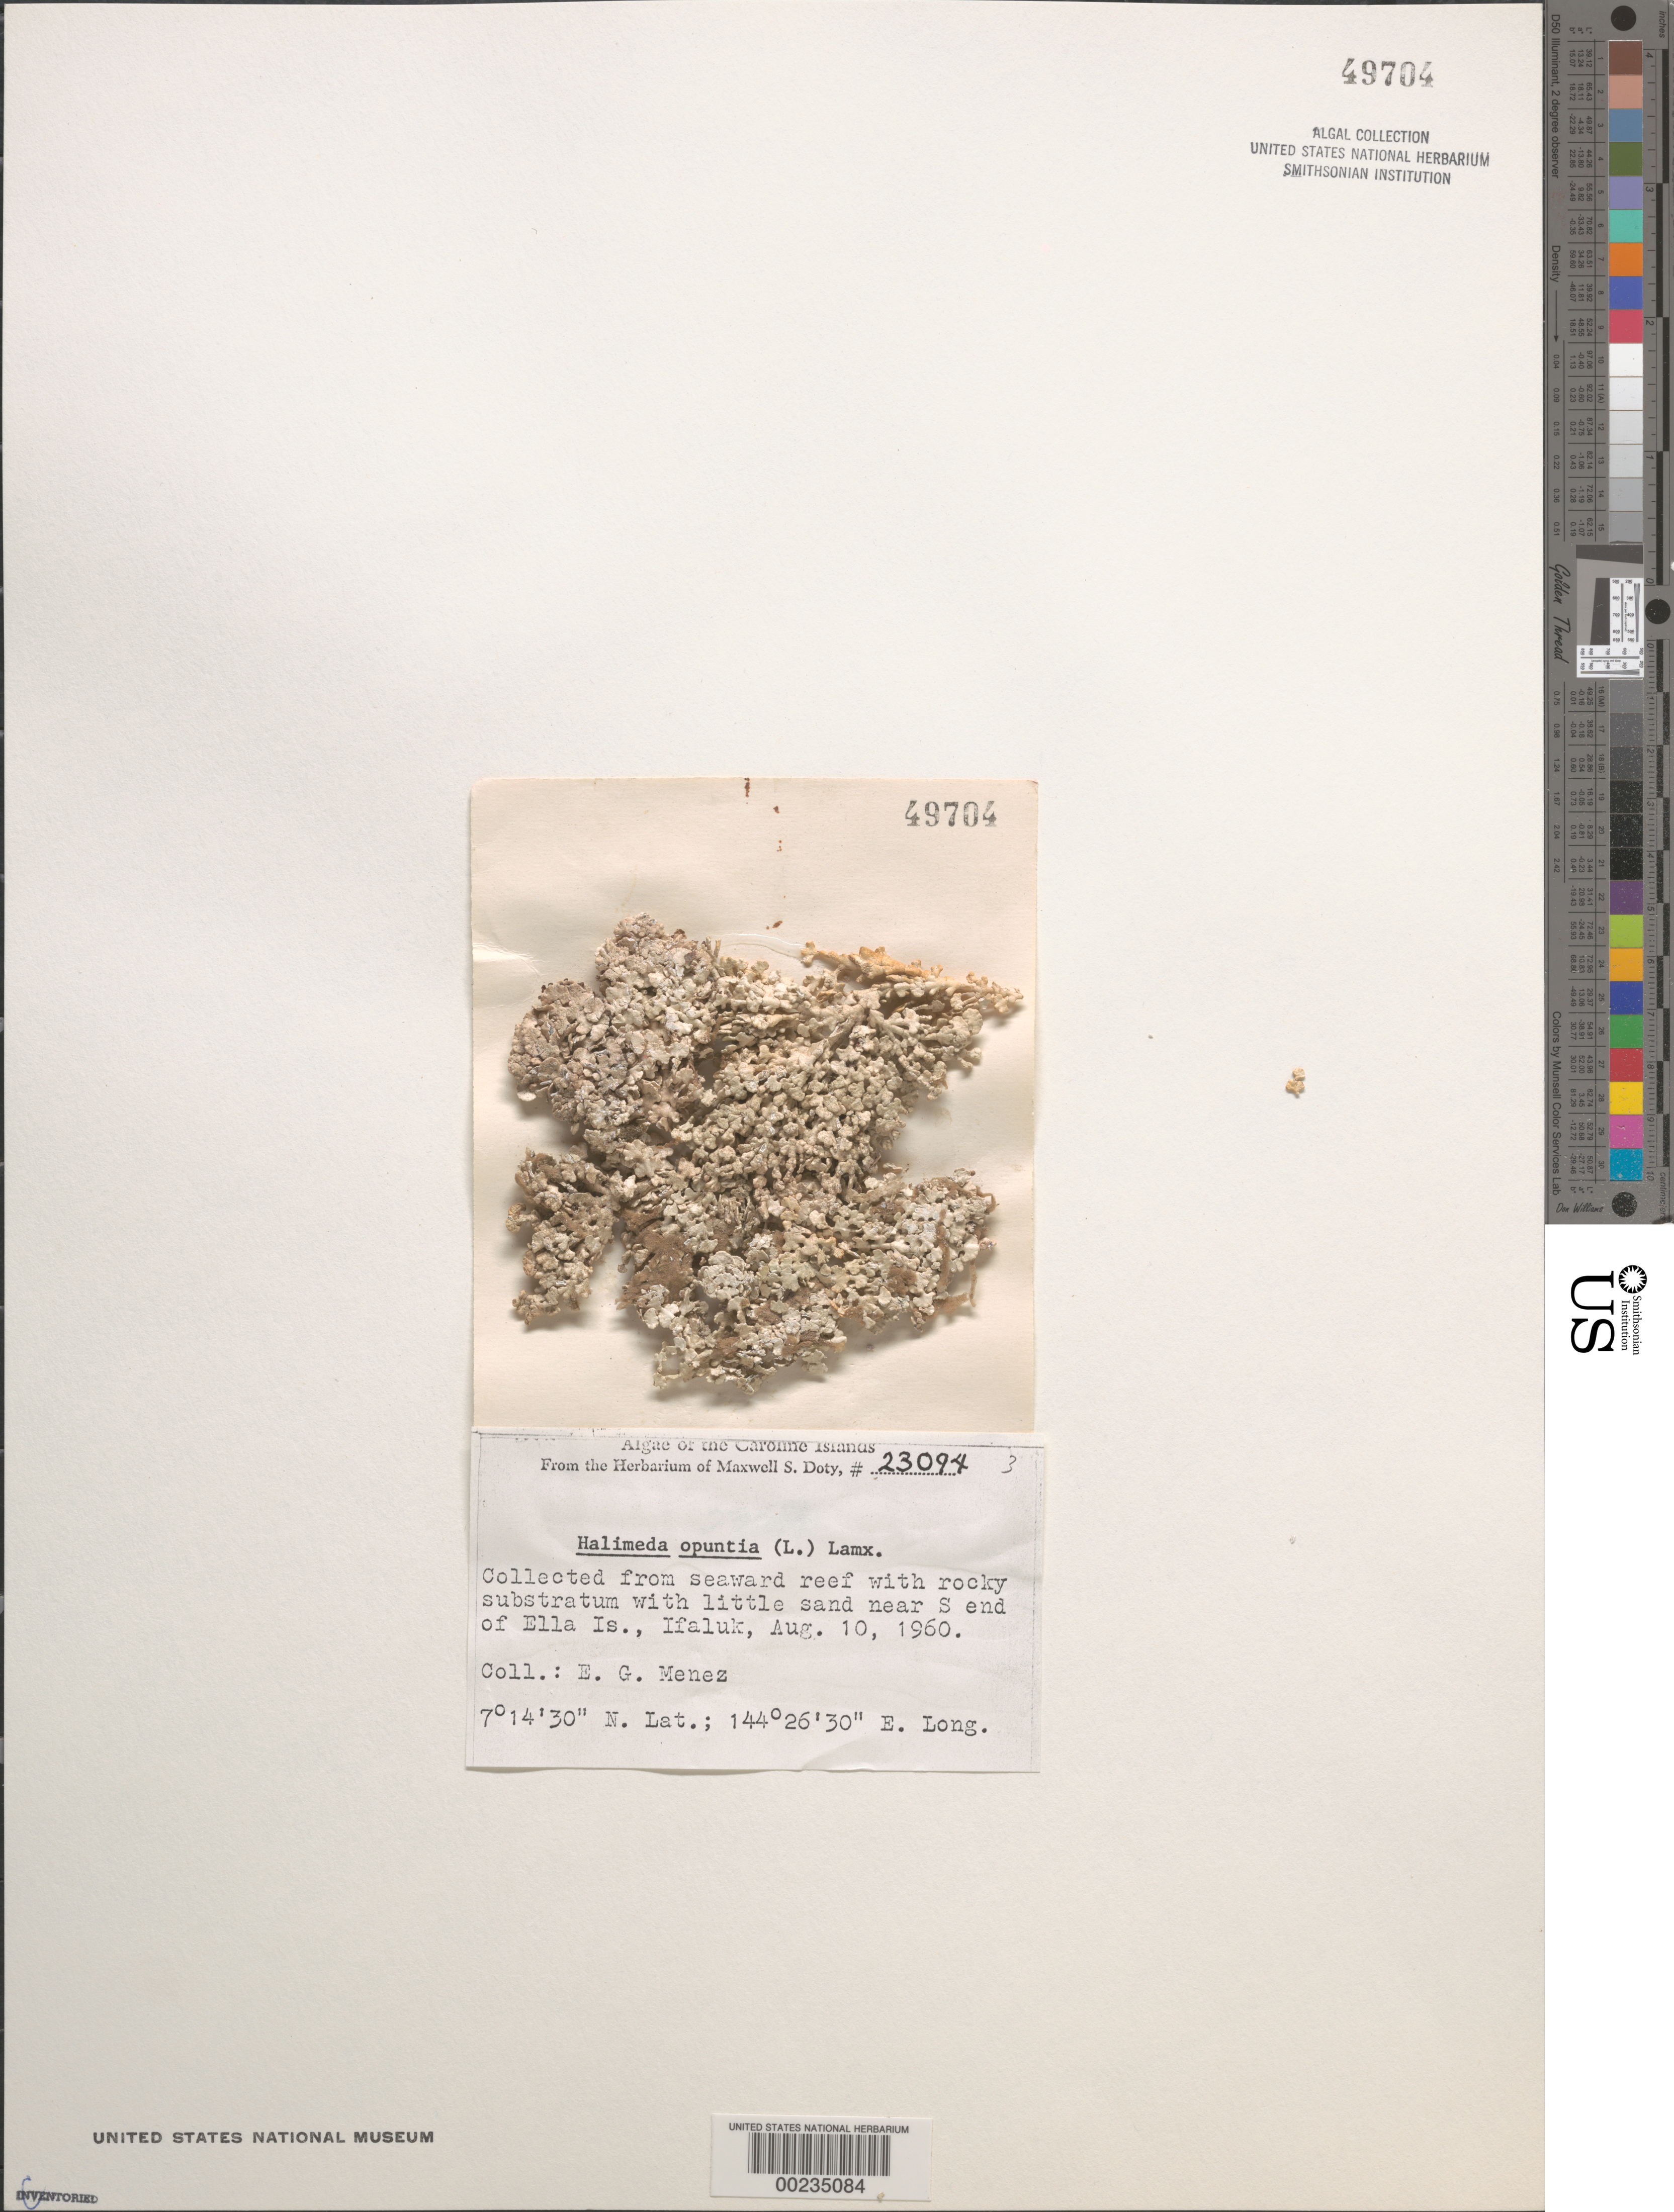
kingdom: Plantae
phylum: Chlorophyta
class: Ulvophyceae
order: Bryopsidales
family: Halimedaceae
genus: Halimeda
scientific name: Halimeda opuntia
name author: (L.) J.V.Lamouroux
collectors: Meñez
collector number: MSD 23094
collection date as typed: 10 Aug 1960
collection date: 1960-08-10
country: Micronesia, Federated States of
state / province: Yap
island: Ifalik (Ifaluk) Atoll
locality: Ella Islet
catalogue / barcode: US 49704